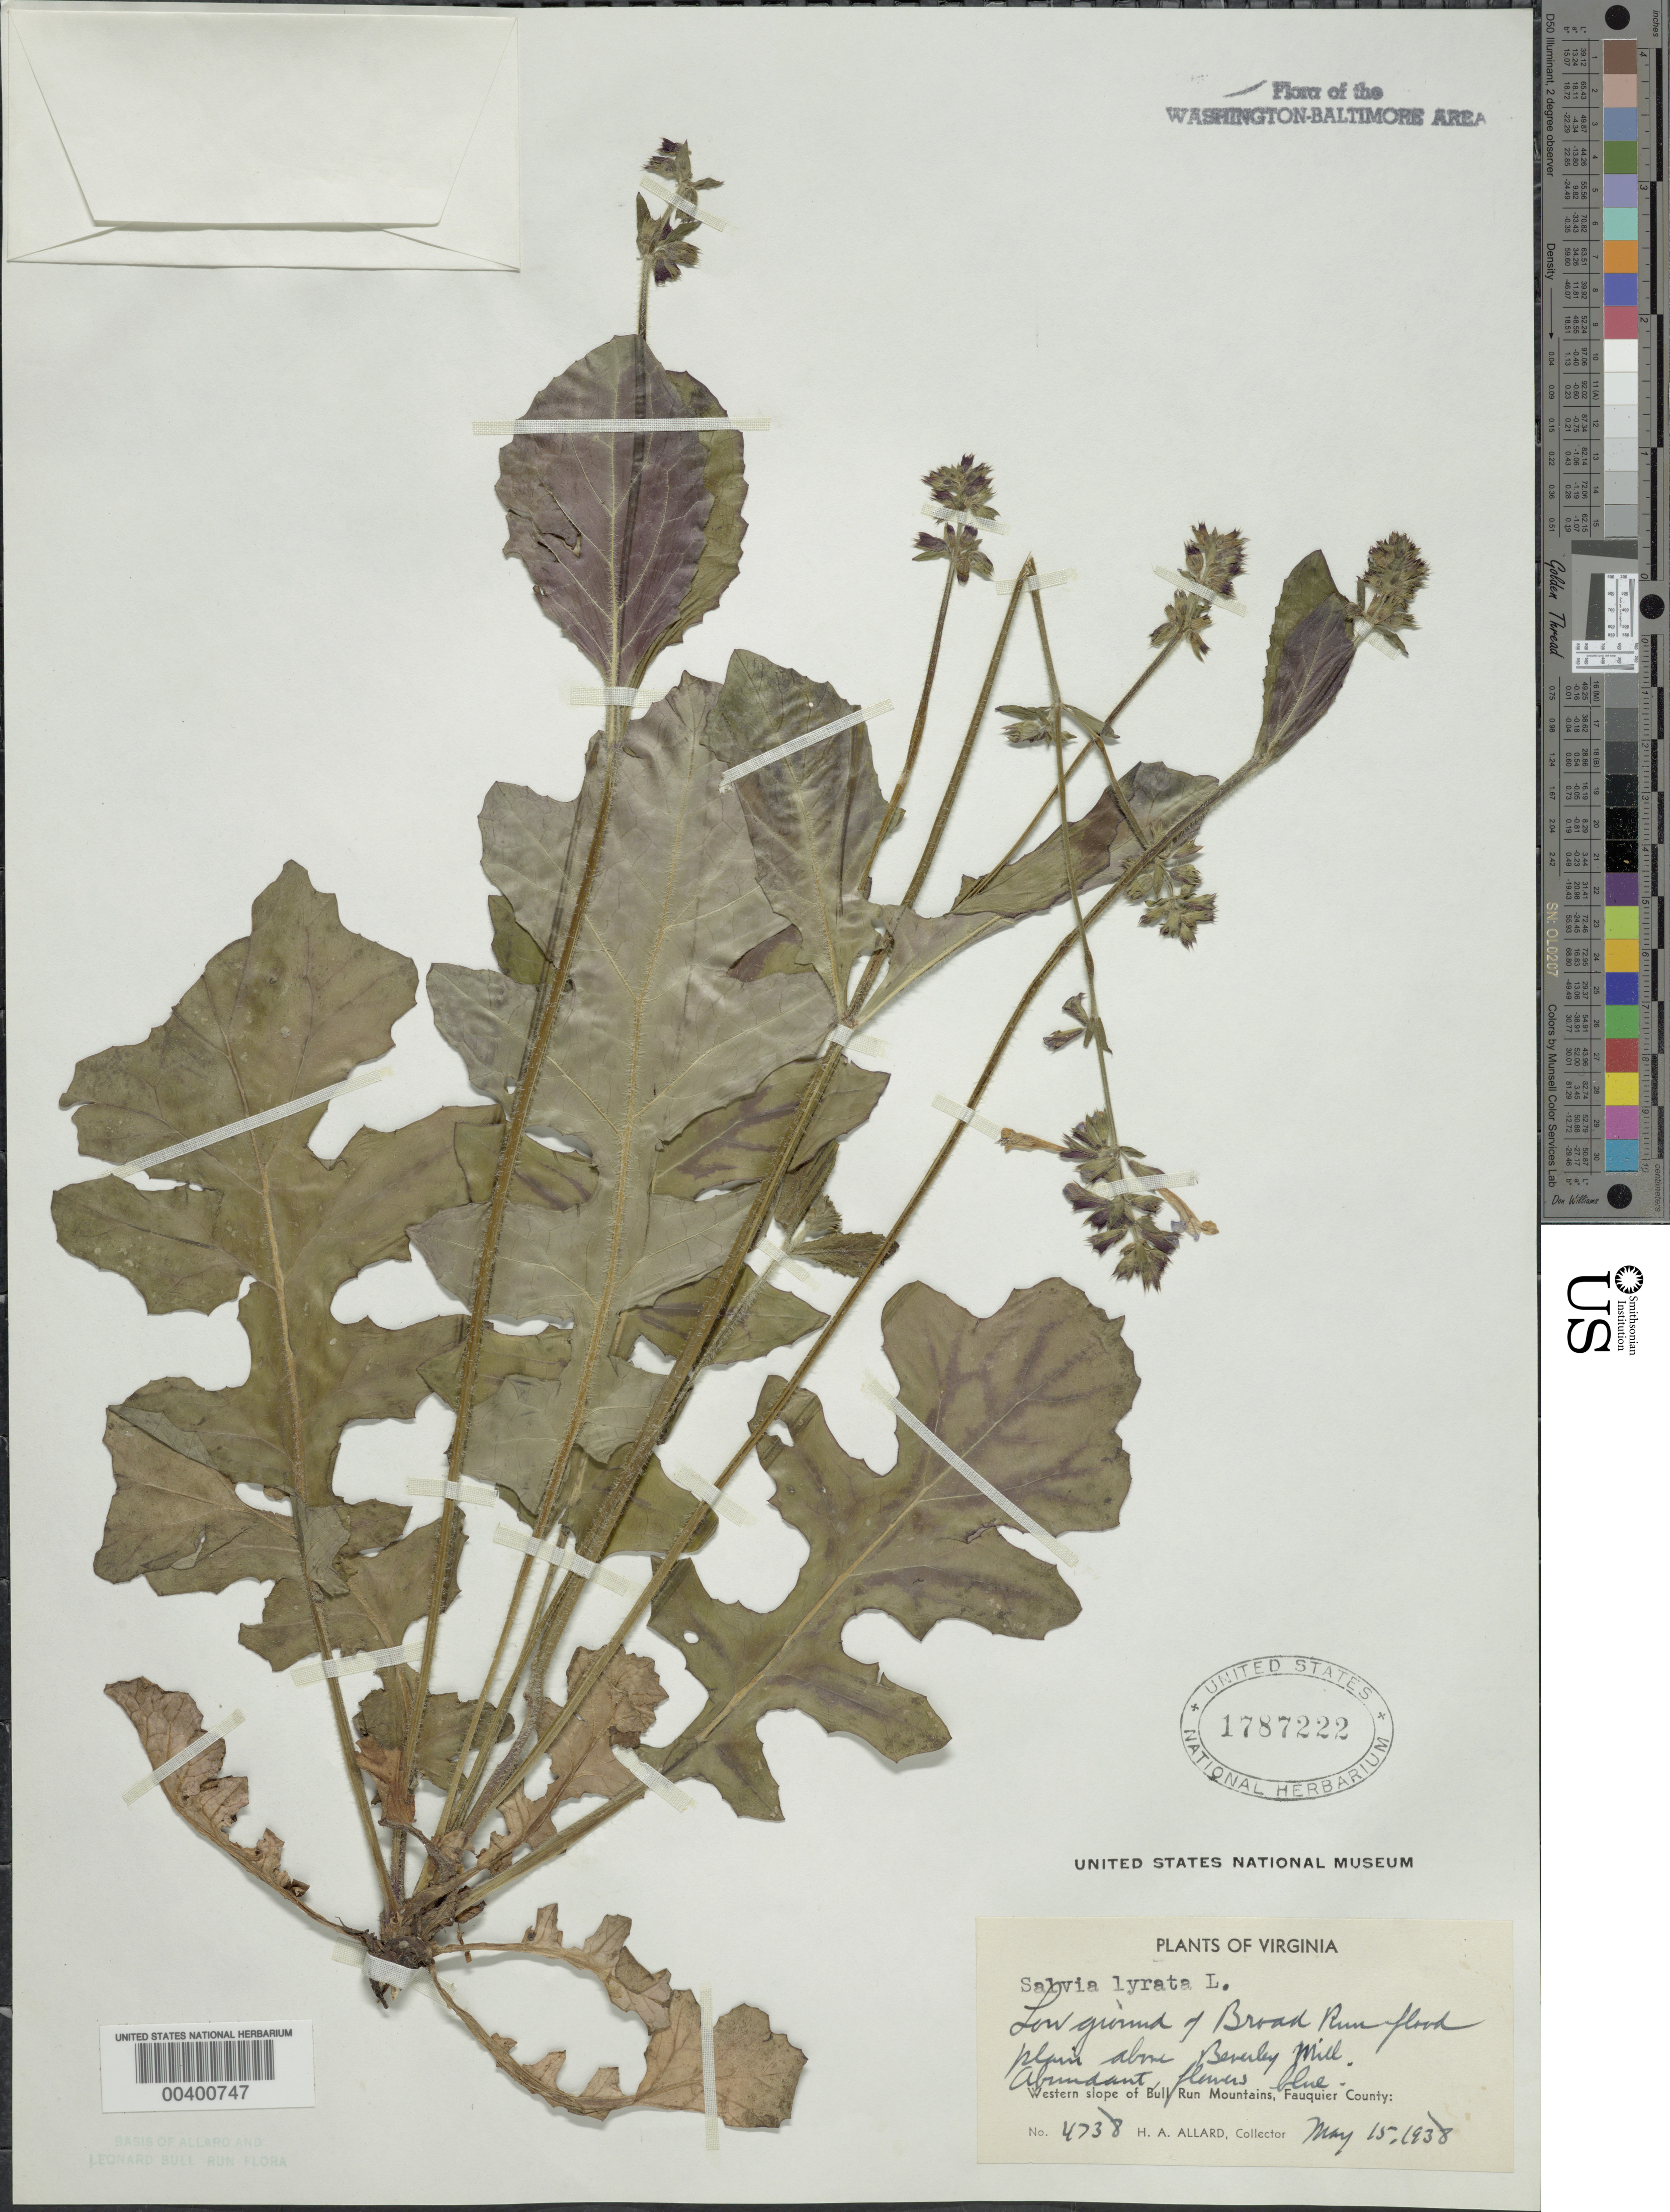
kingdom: Plantae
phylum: Tracheophyta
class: Magnoliopsida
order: Lamiales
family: Lamiaceae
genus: Salvia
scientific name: Salvia lyrata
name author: L.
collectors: H. A. Allard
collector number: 4738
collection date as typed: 15 May 1938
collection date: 1938-05-15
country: United States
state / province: Virginia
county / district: Fauquier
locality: Broad Run above Beverley Mill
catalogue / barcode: US 1787222